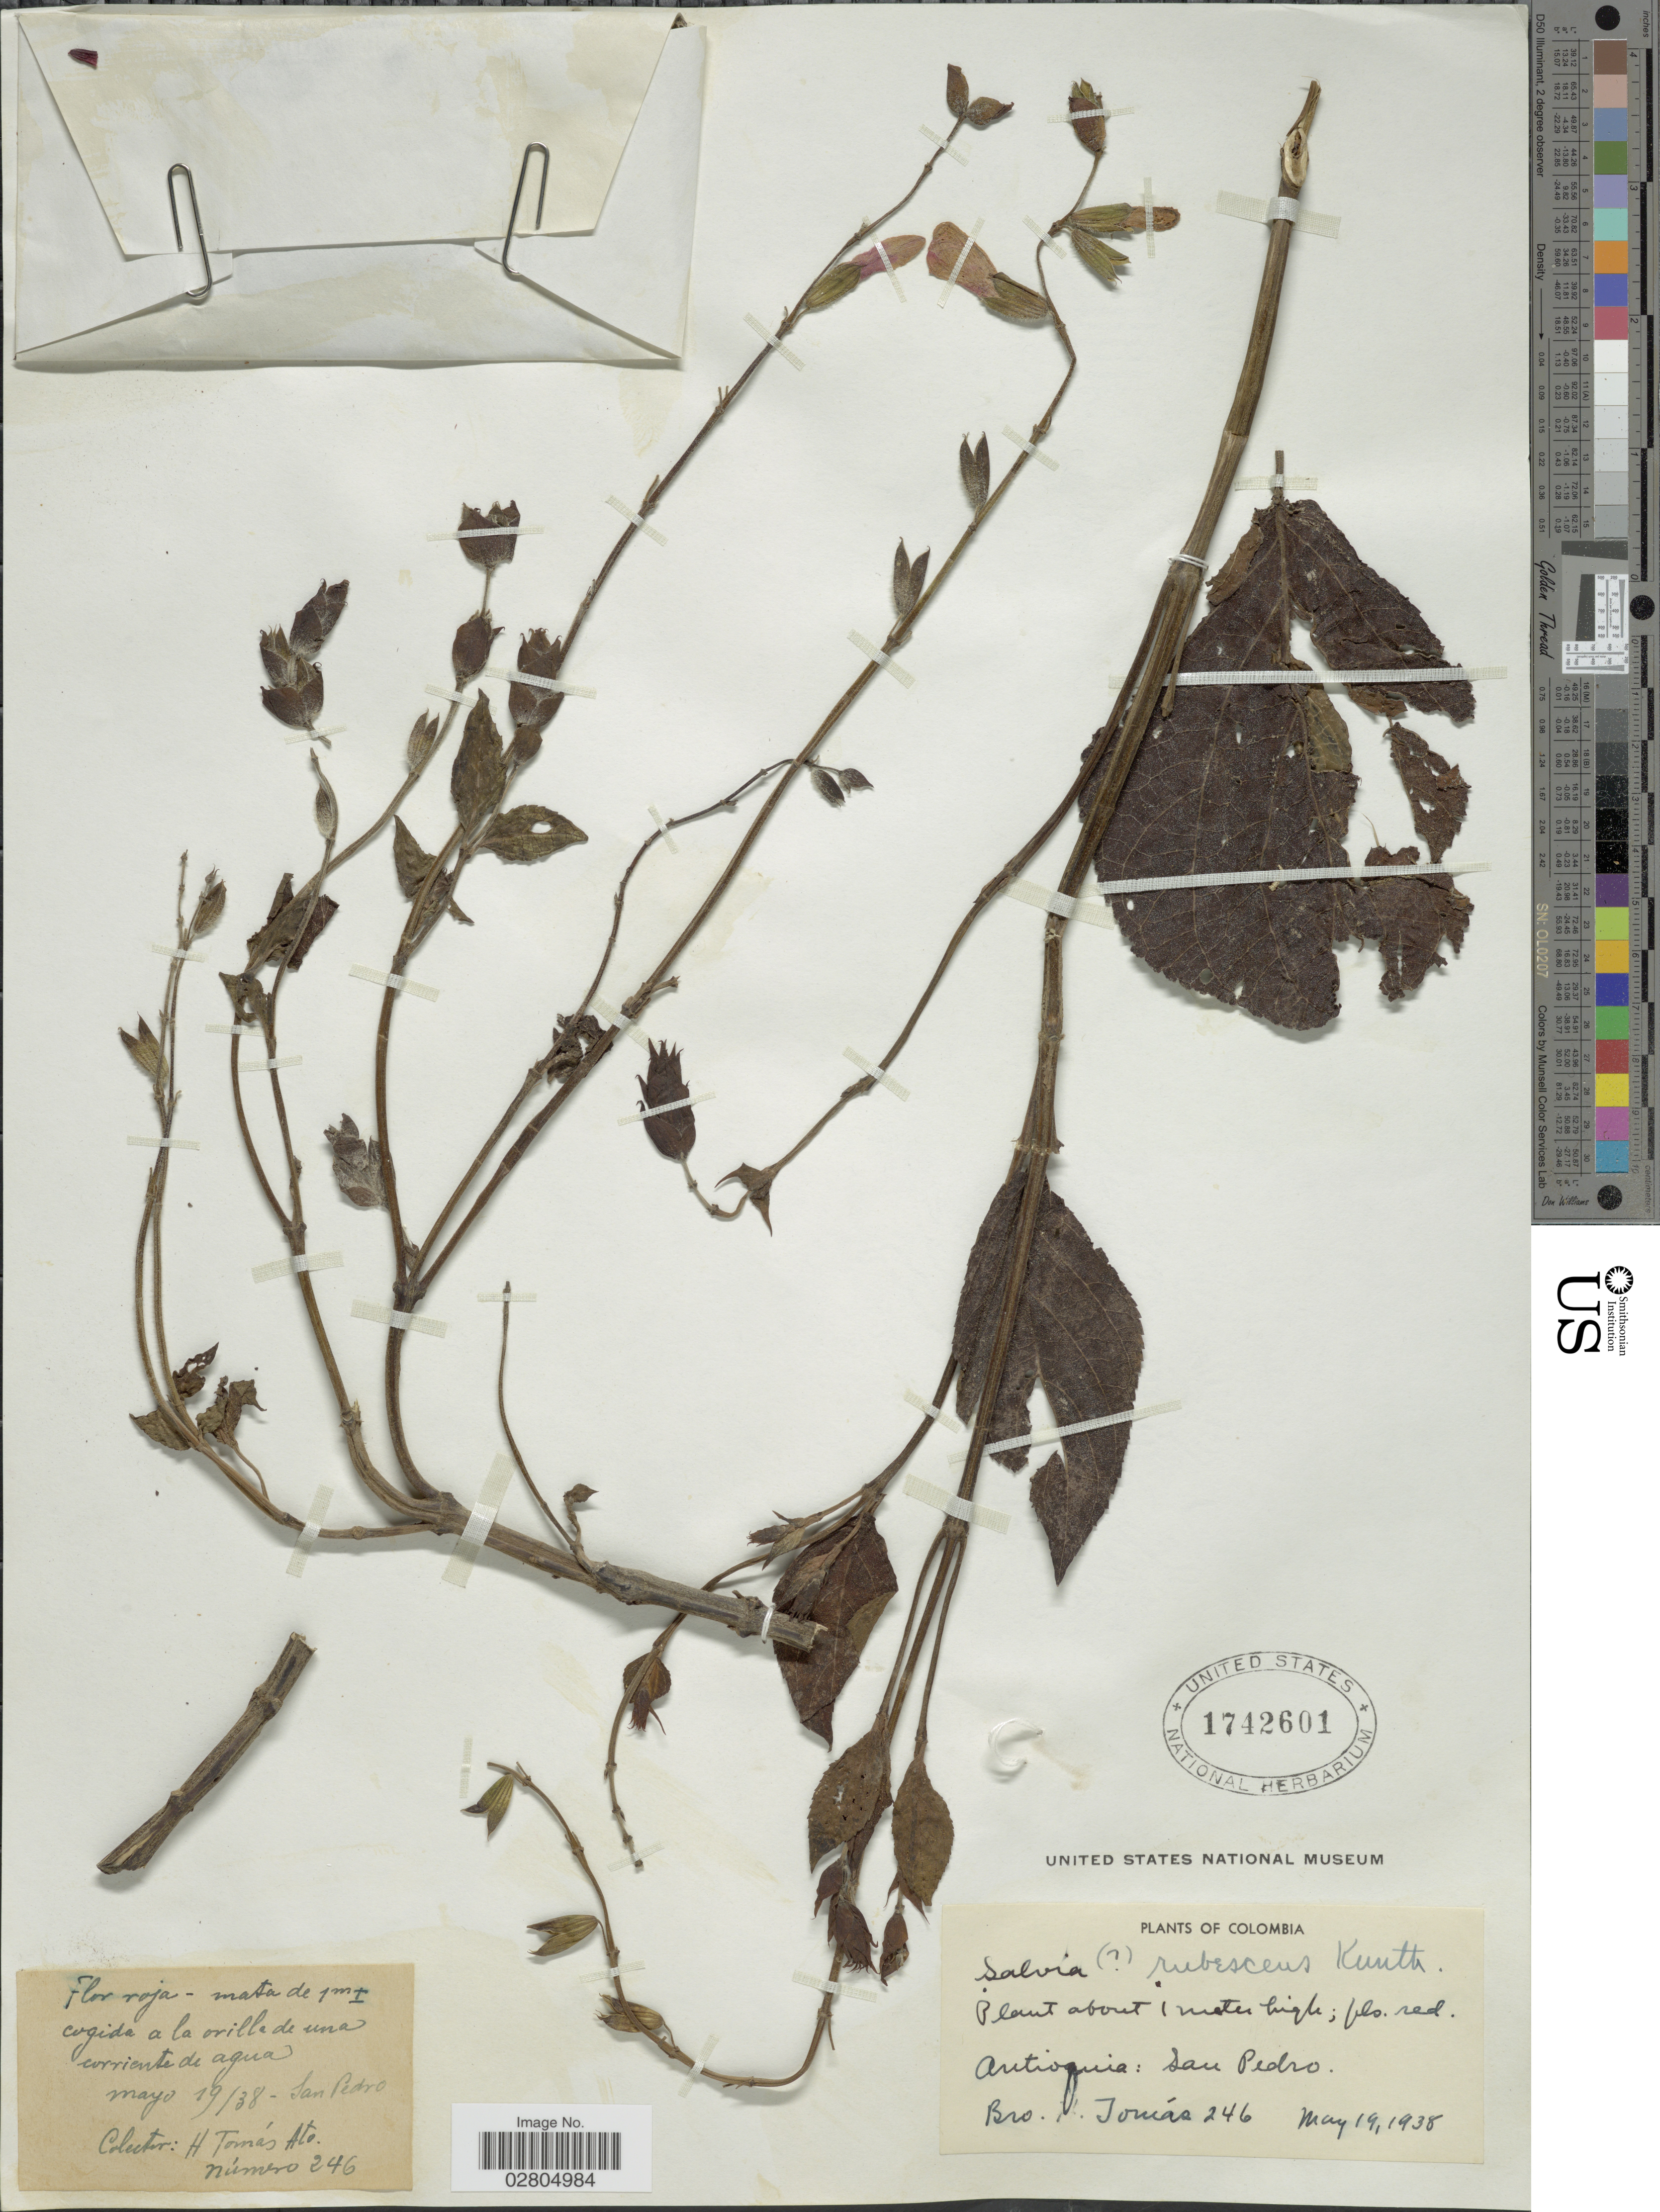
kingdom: Plantae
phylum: Tracheophyta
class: Magnoliopsida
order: Lamiales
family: Lamiaceae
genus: Salvia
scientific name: Salvia rubescens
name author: Kunth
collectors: B. Tomas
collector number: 246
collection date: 1938-05-19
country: Colombia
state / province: Antioquia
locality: San Pedro.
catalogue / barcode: US 1742601